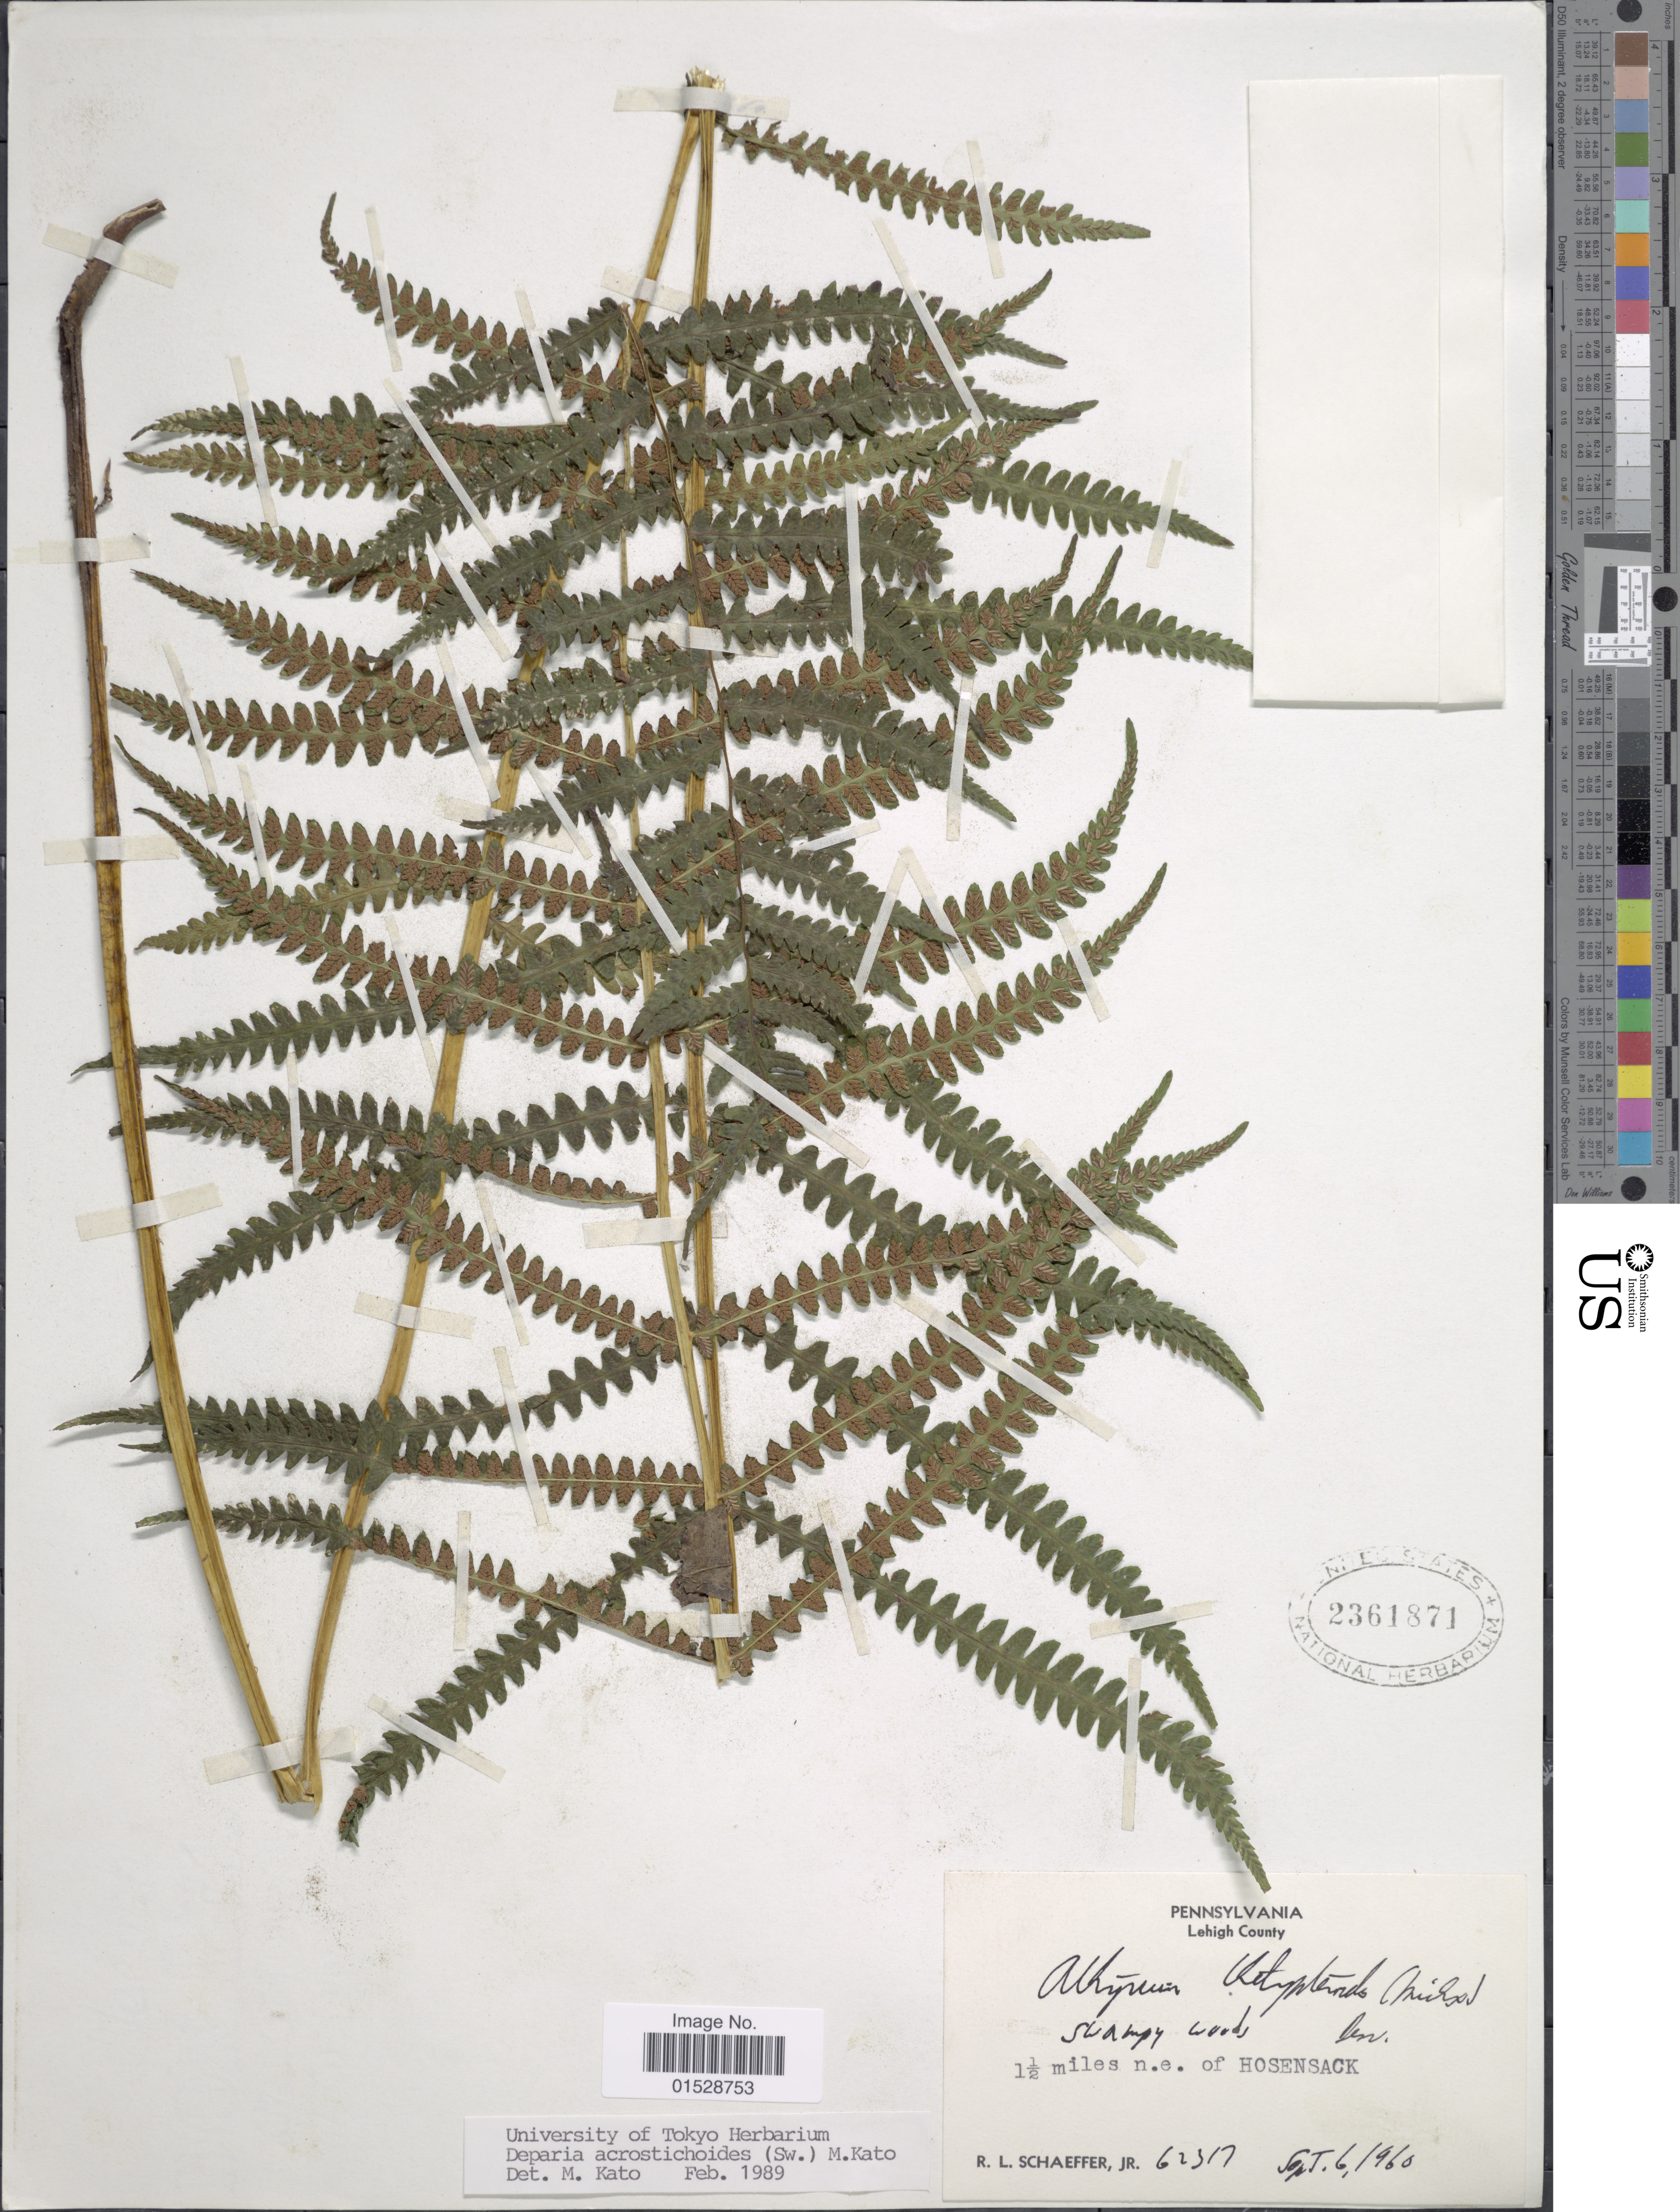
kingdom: Plantae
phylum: Tracheophyta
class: Polypodiopsida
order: Polypodiales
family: Athyriaceae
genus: Deparia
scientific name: Deparia acrostichoides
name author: (Sw.) M. Kato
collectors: R. L. Schaeffer Jr.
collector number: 62317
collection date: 1960-09-06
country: United States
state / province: Pennsylvania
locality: Lehigh County, 1 1/2 miles n.e. of Hosensack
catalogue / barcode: US 2361871